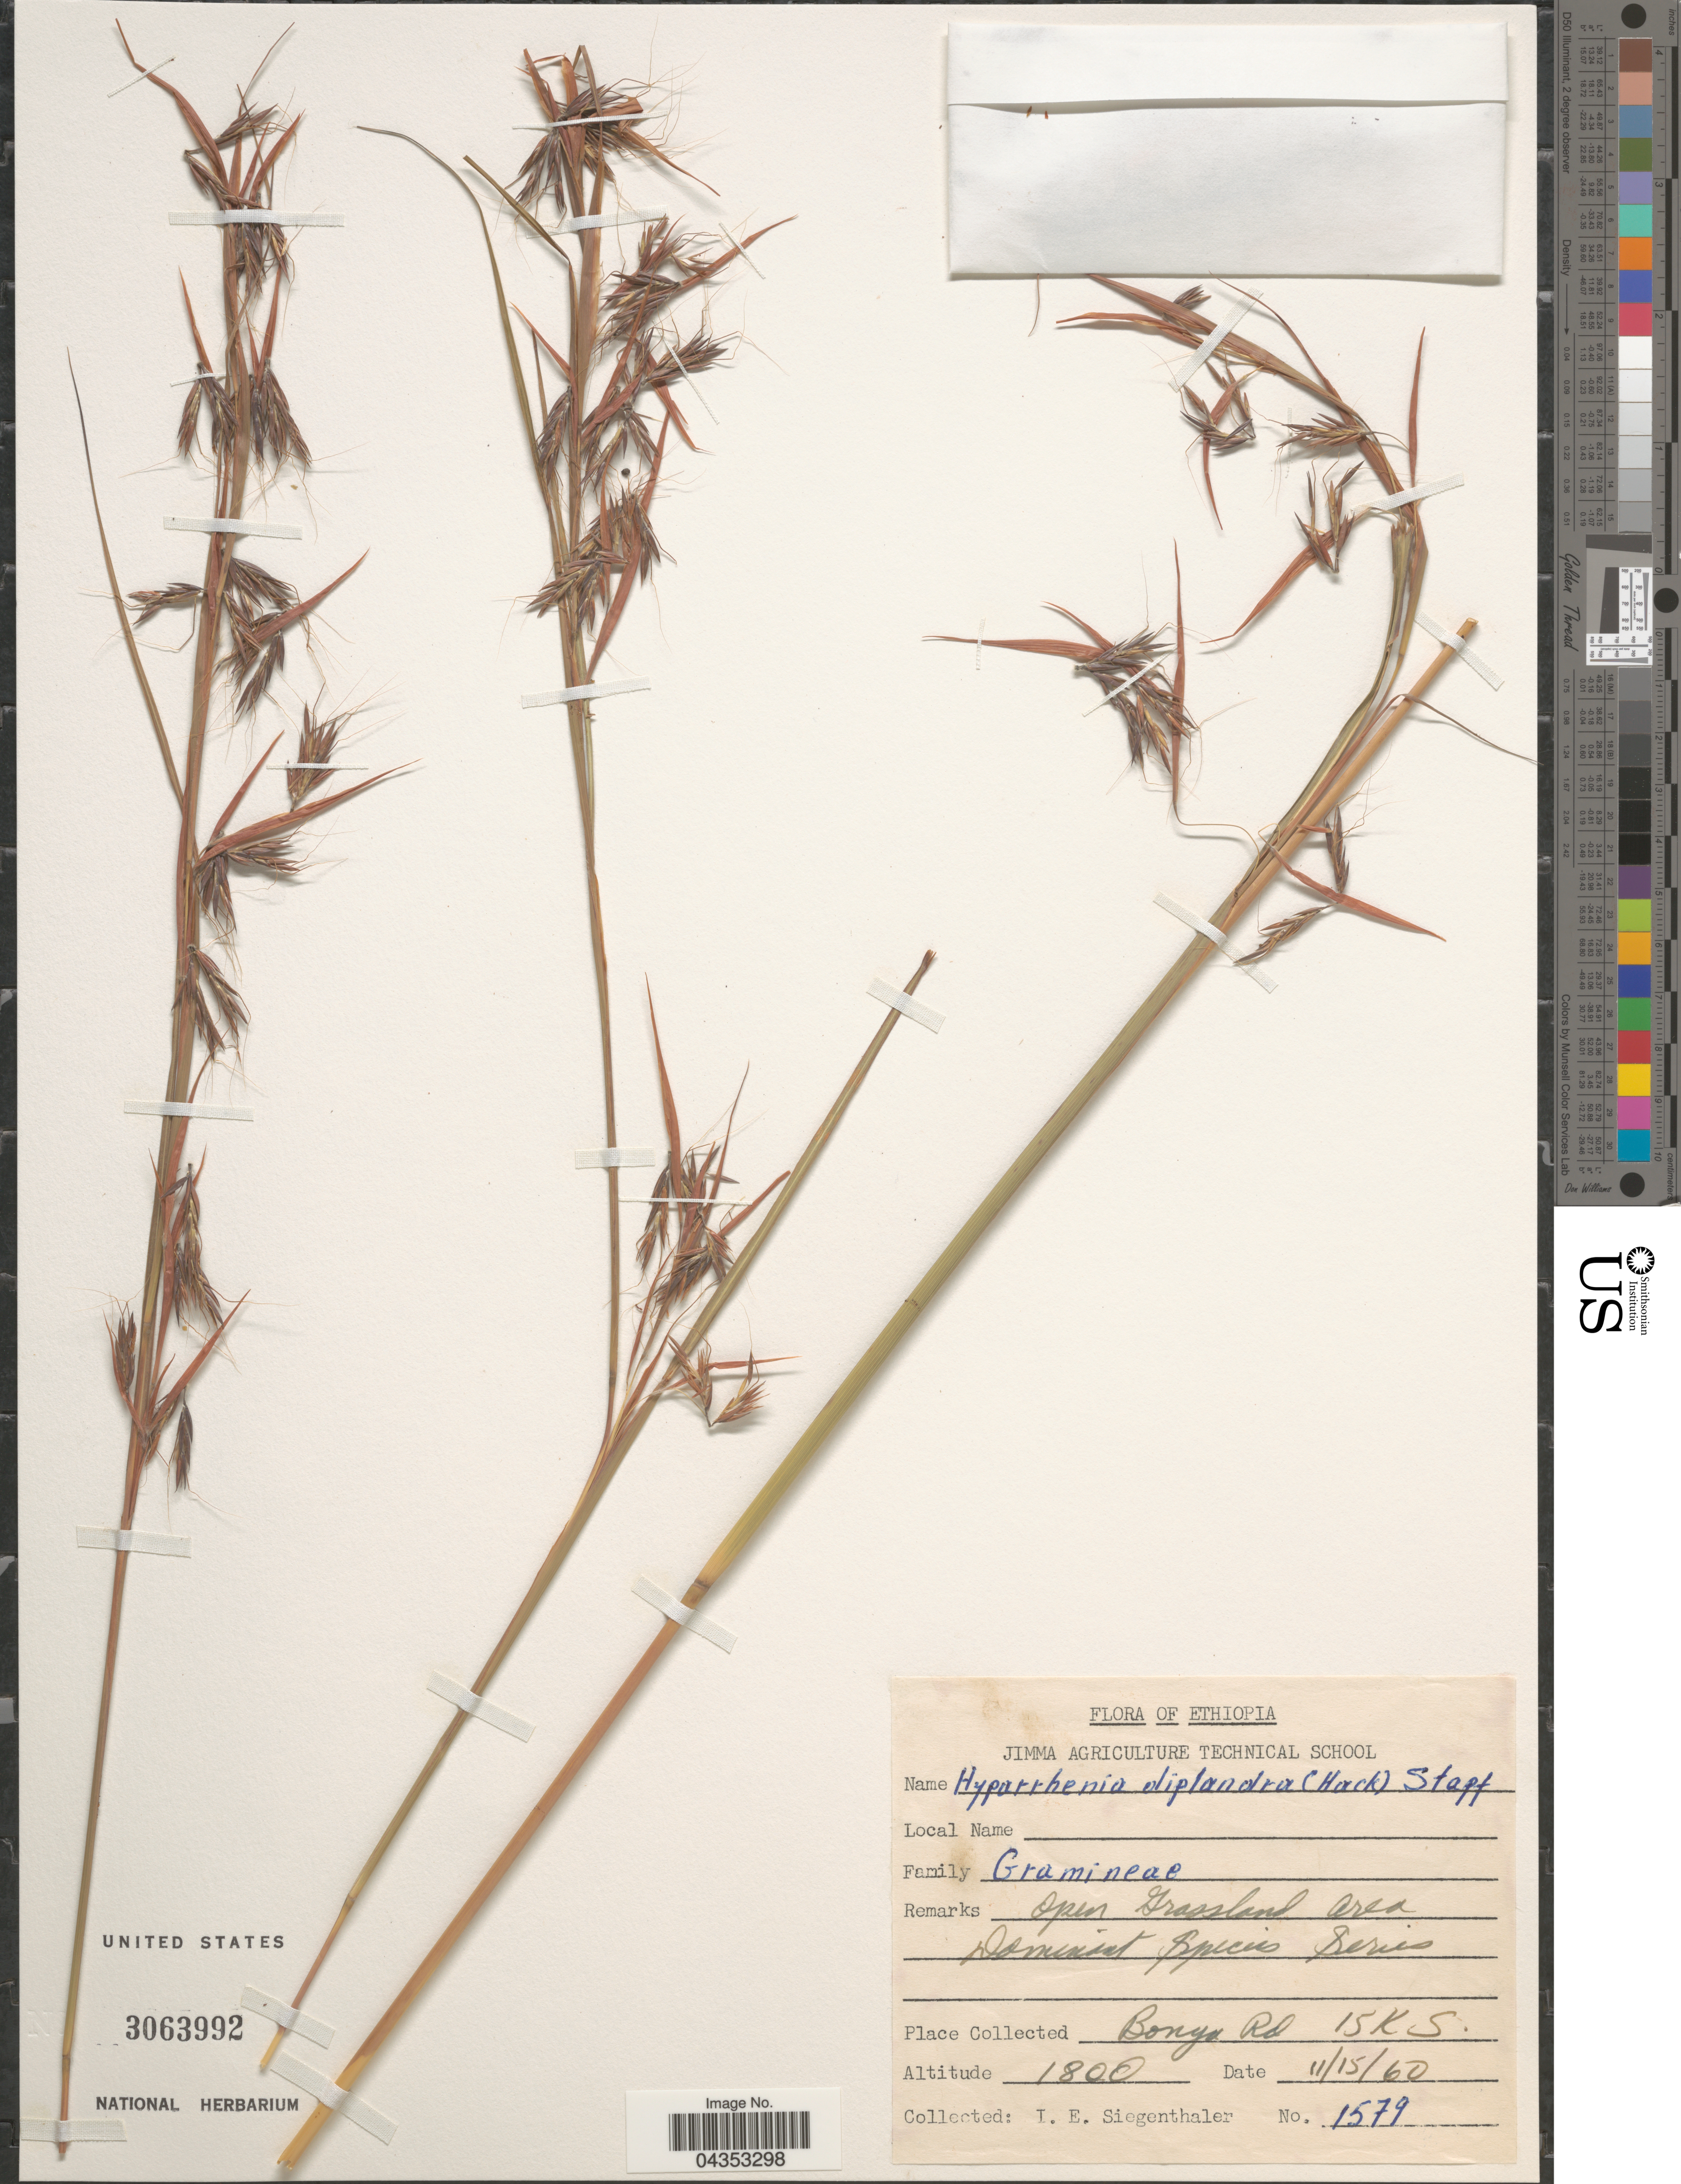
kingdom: Plantae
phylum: Tracheophyta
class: Liliopsida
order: Poales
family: Poaceae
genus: Hyparrhenia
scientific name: Hyparrhenia diplandra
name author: (Hack.) Stapf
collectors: I. Siegenthaler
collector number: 1579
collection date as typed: Transcribed d/m/y: 15/11/60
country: Ethiopia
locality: Open Grassland Area Dominant Species Series [unsure placement] Bonya Rd 15 KS.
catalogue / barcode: US 3063992